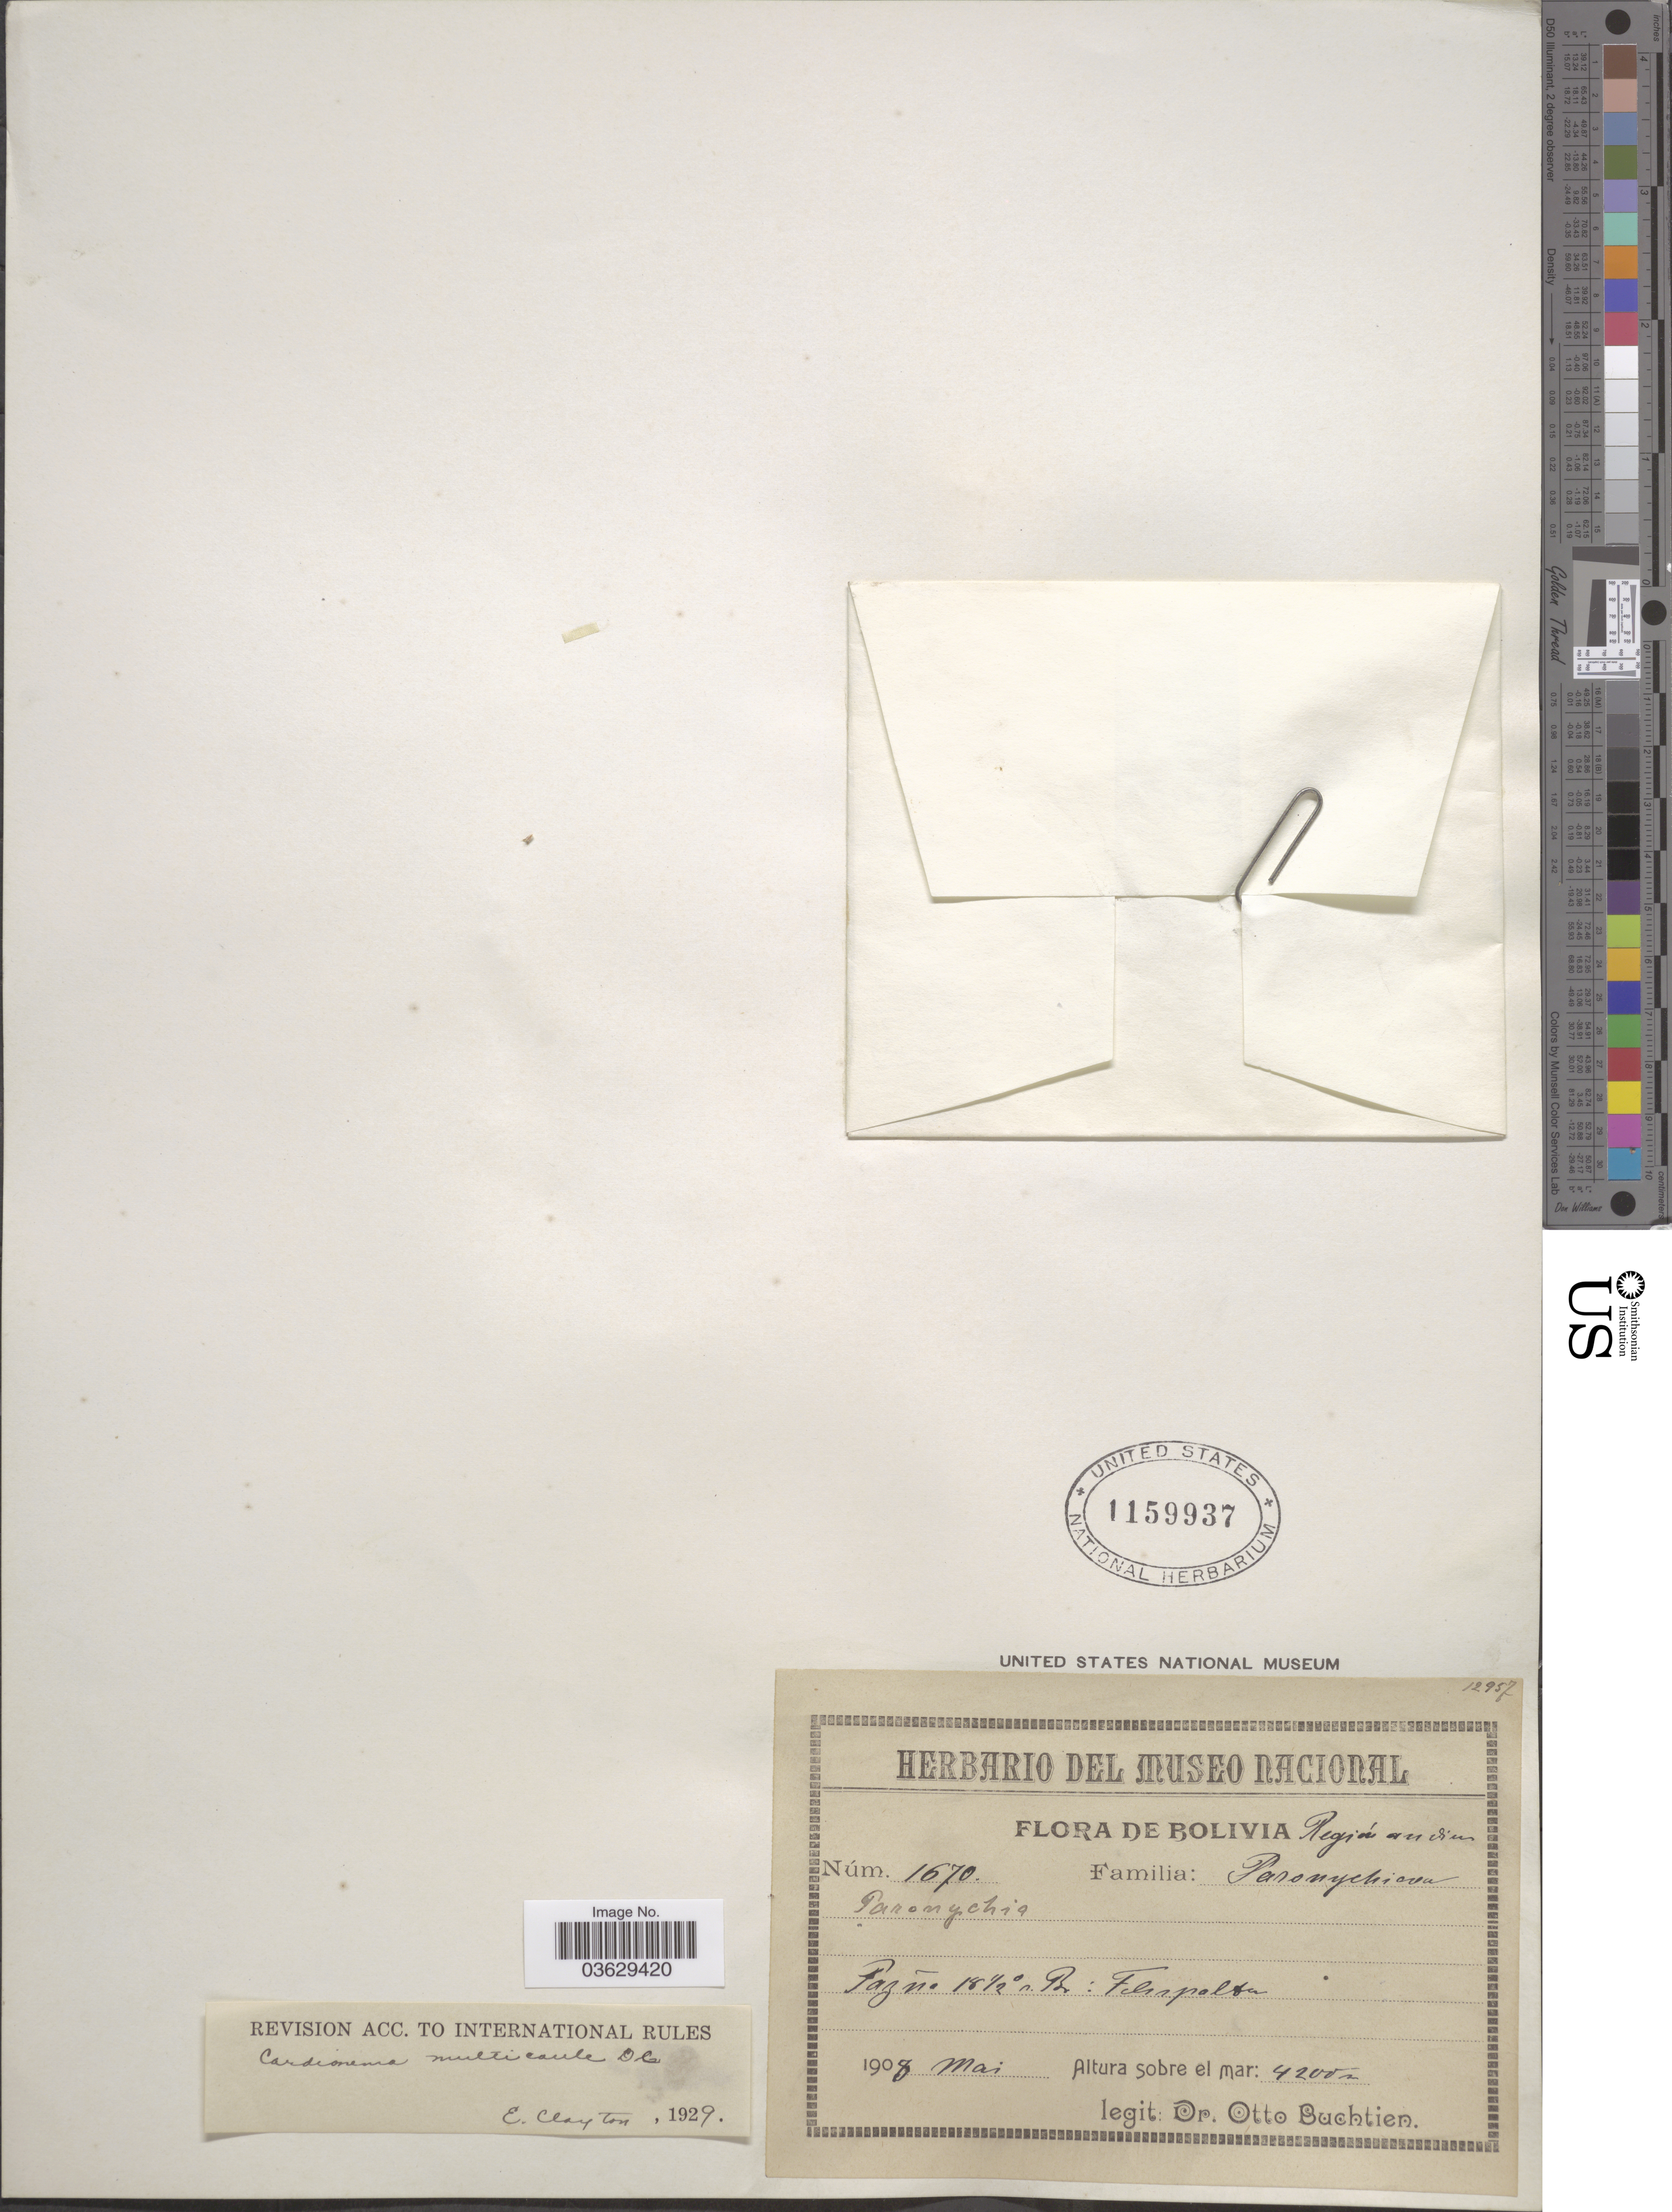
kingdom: Plantae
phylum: Tracheophyta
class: Magnoliopsida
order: Caryophyllales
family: Caryophyllaceae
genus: Cardionema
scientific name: Cardionema ramosissimum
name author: (Weinm.) A. Nelson & J.F. Macbr.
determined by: U.S. National Herbarium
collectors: O. Buchtien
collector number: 1670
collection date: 1908-05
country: Bolivia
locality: Región andien. Pazña 18½º°s. Br.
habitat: felsspalte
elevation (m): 4200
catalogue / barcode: US 1159937